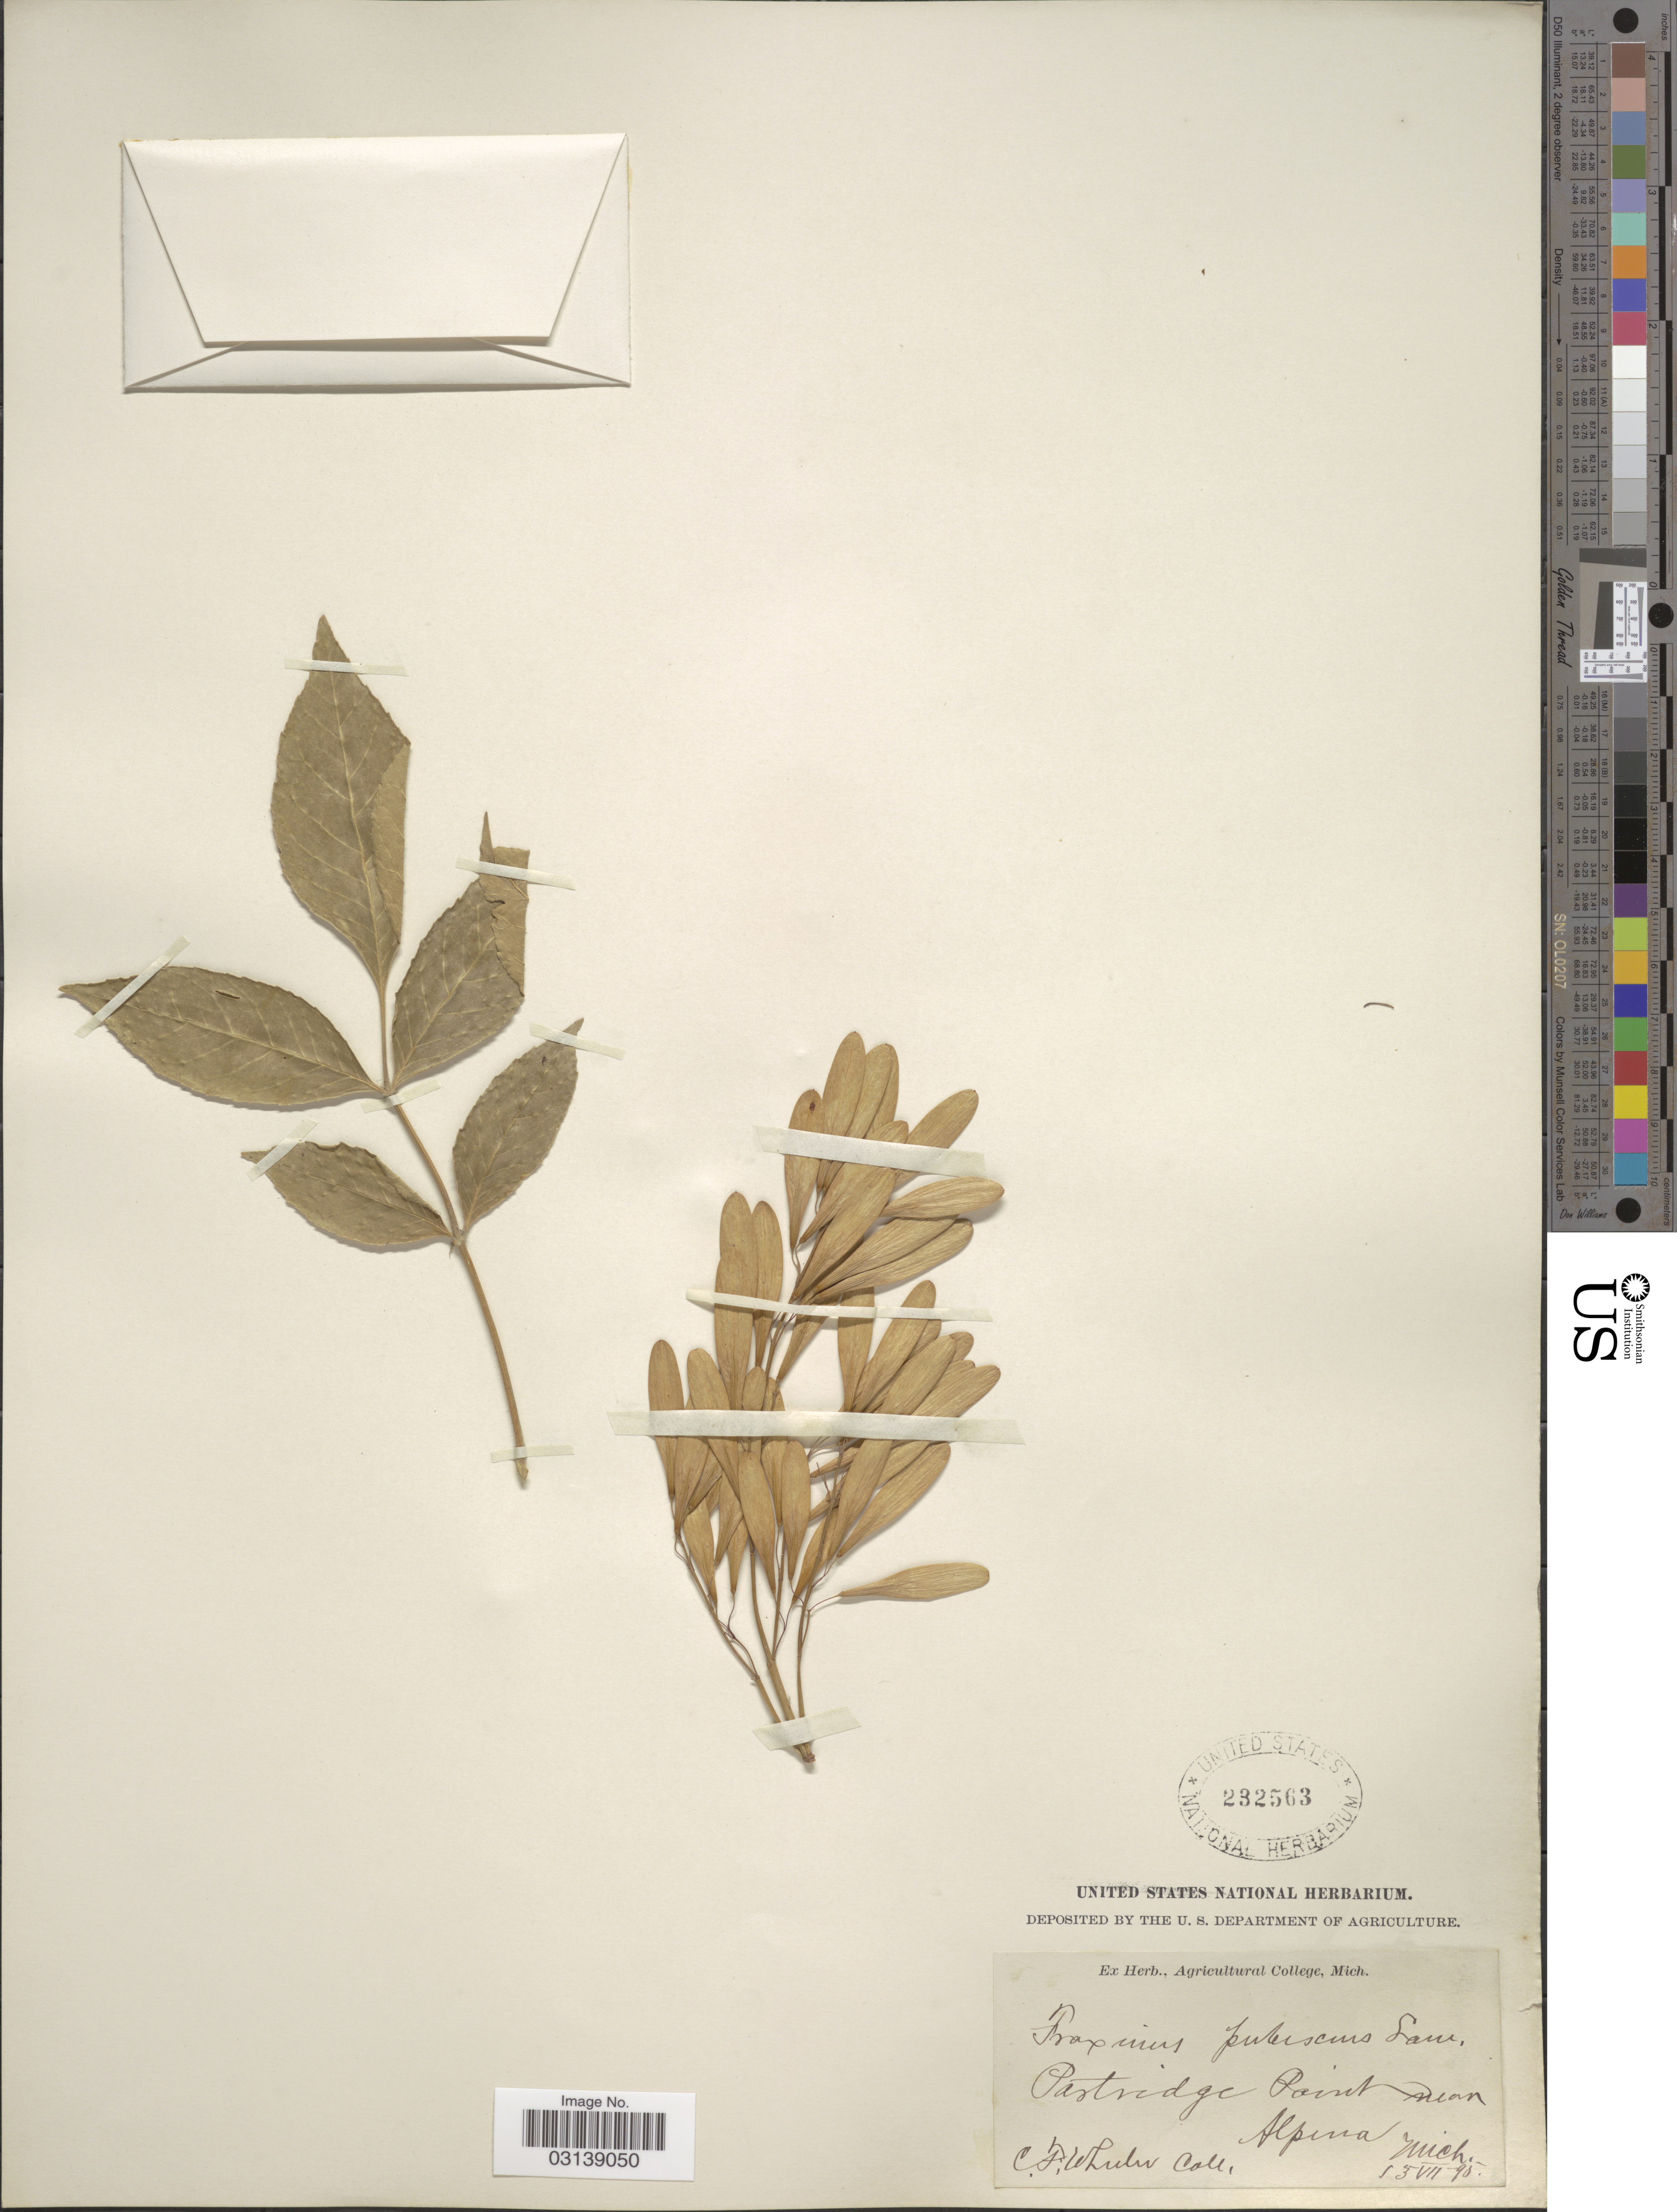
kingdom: Plantae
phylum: Tracheophyta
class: Magnoliopsida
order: Lamiales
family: Oleaceae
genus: Fraxinus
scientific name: Fraxinus pennsylvanica var. pubescens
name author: (Lam.) Lingelsh.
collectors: C. Wheeler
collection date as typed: Transcribed d/m/y: 13/7/95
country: United States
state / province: Michigan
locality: Pastridge Point near Alpina.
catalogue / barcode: US 232563